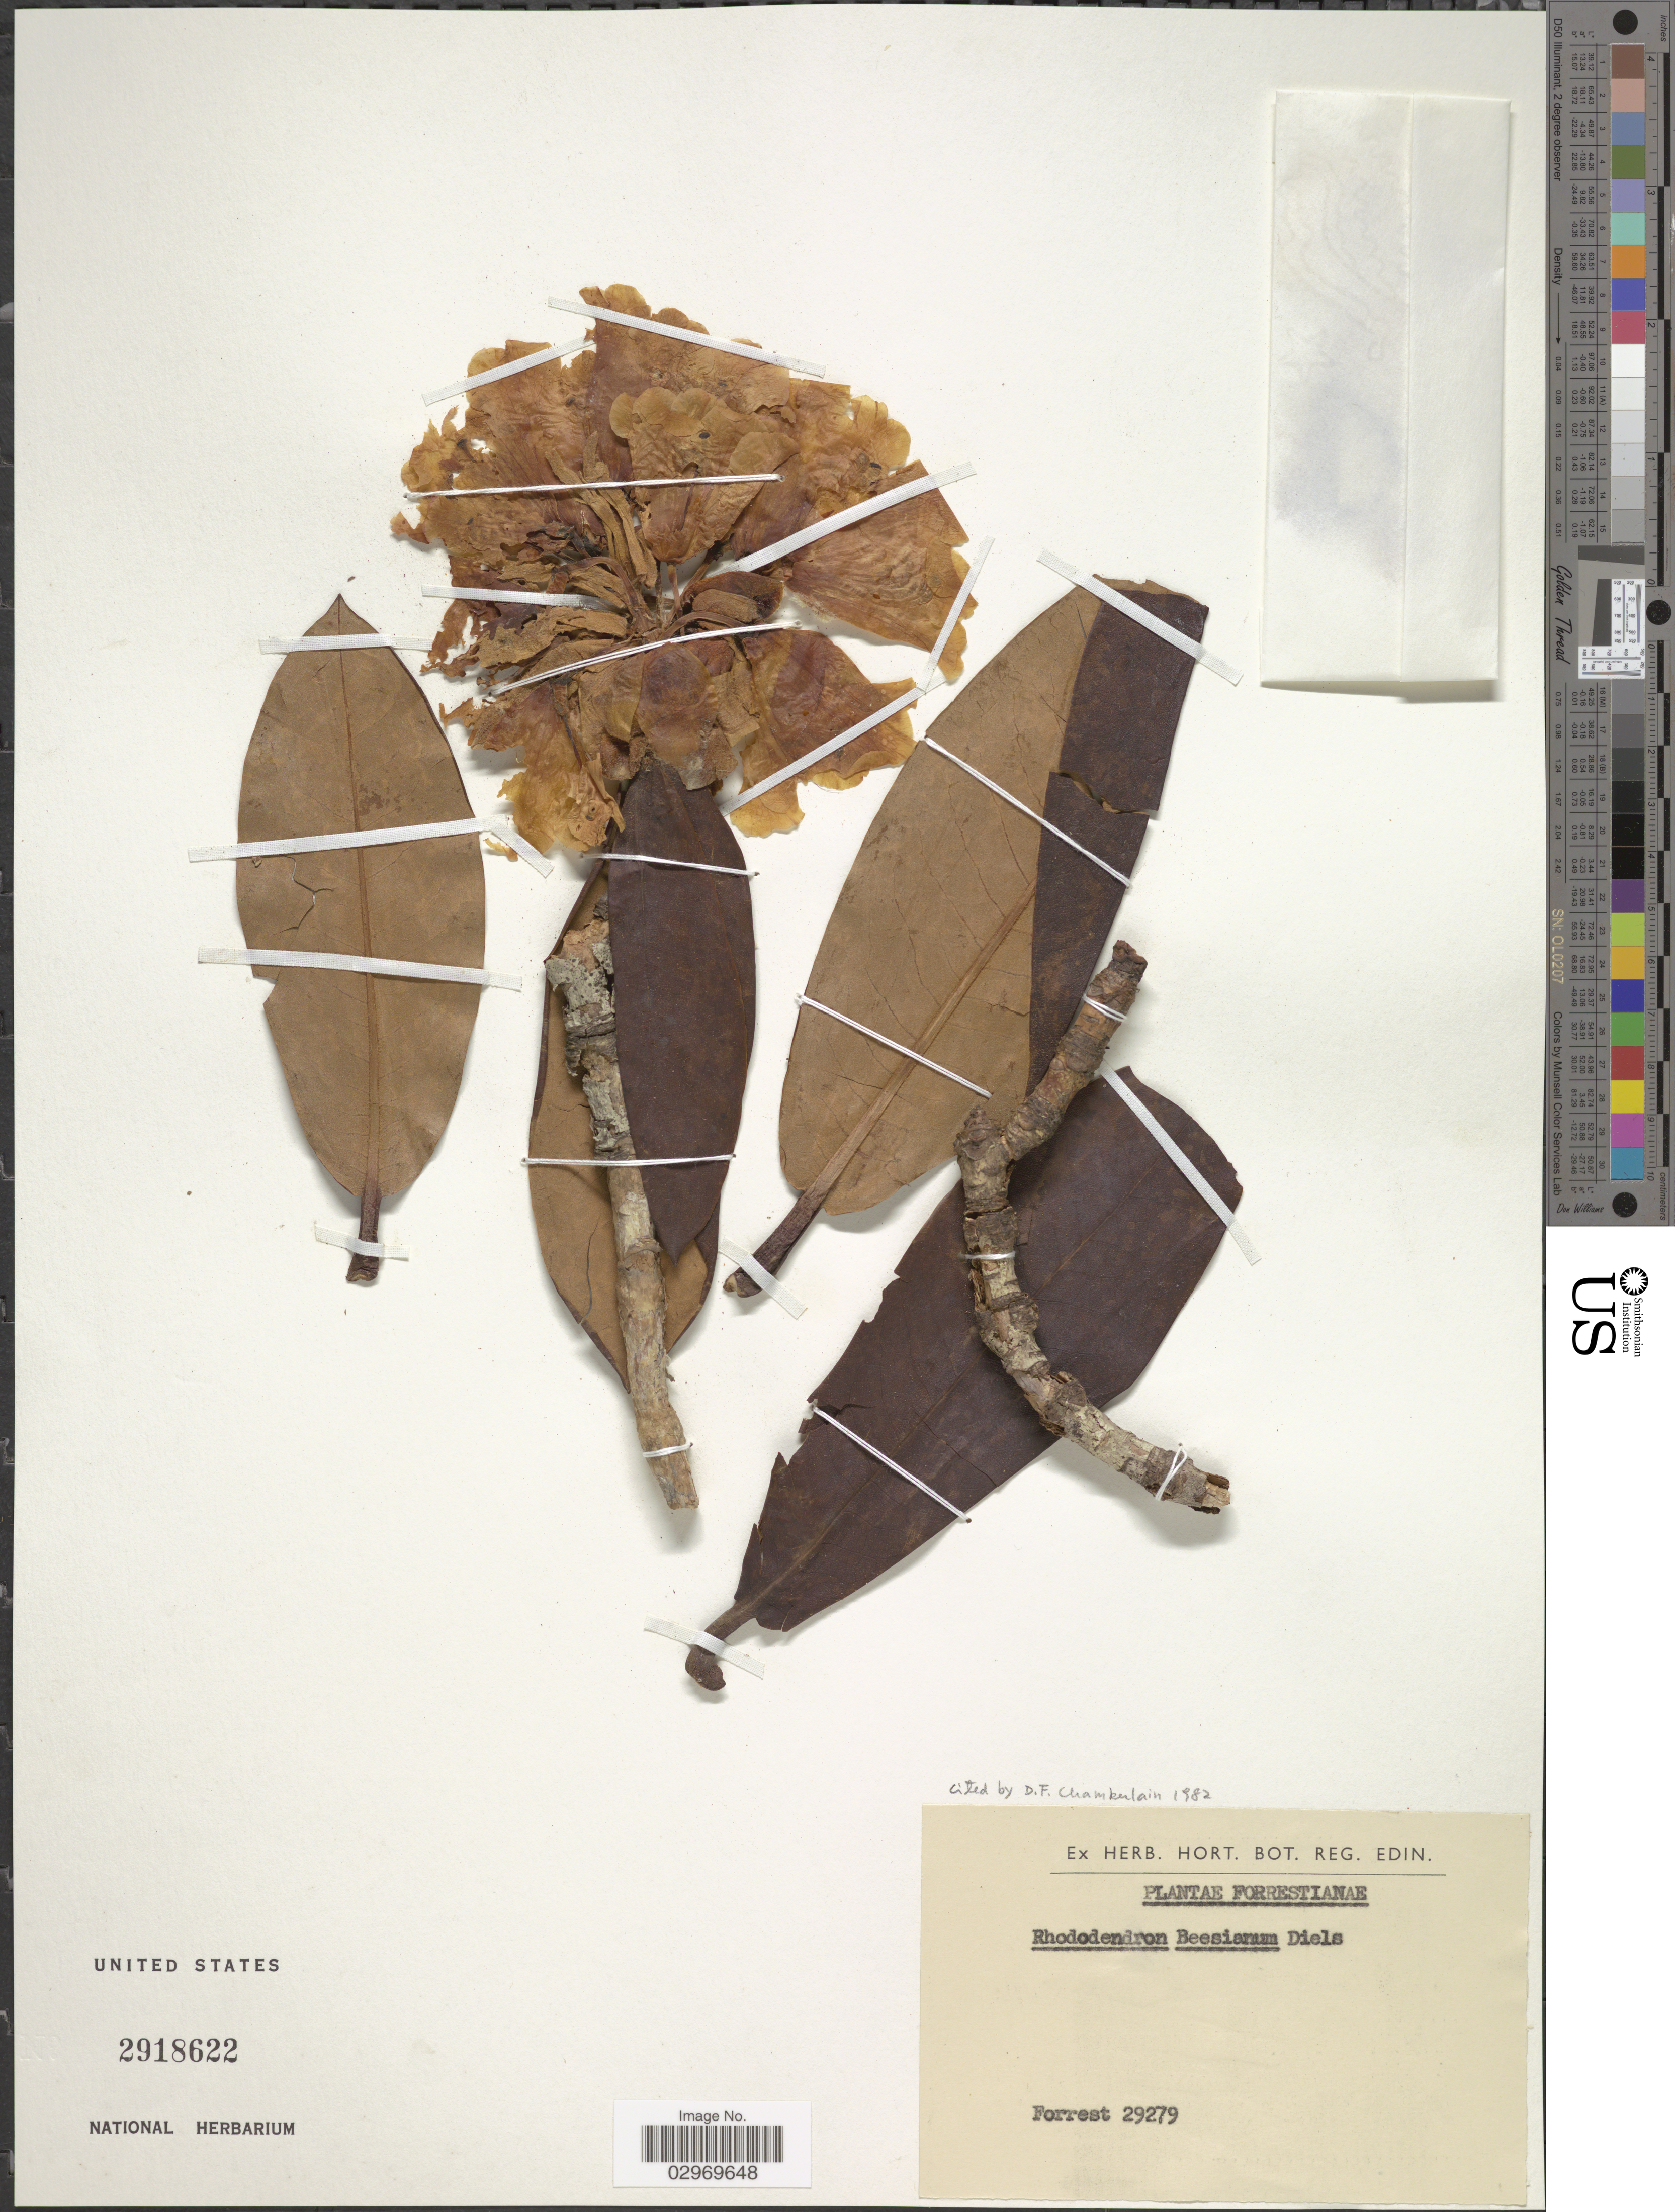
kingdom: Plantae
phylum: Tracheophyta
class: Magnoliopsida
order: Ericales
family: Ericaceae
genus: Rhododendron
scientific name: Rhododendron beesianum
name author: Diels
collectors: -. Forrest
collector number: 29279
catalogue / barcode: US 2918622